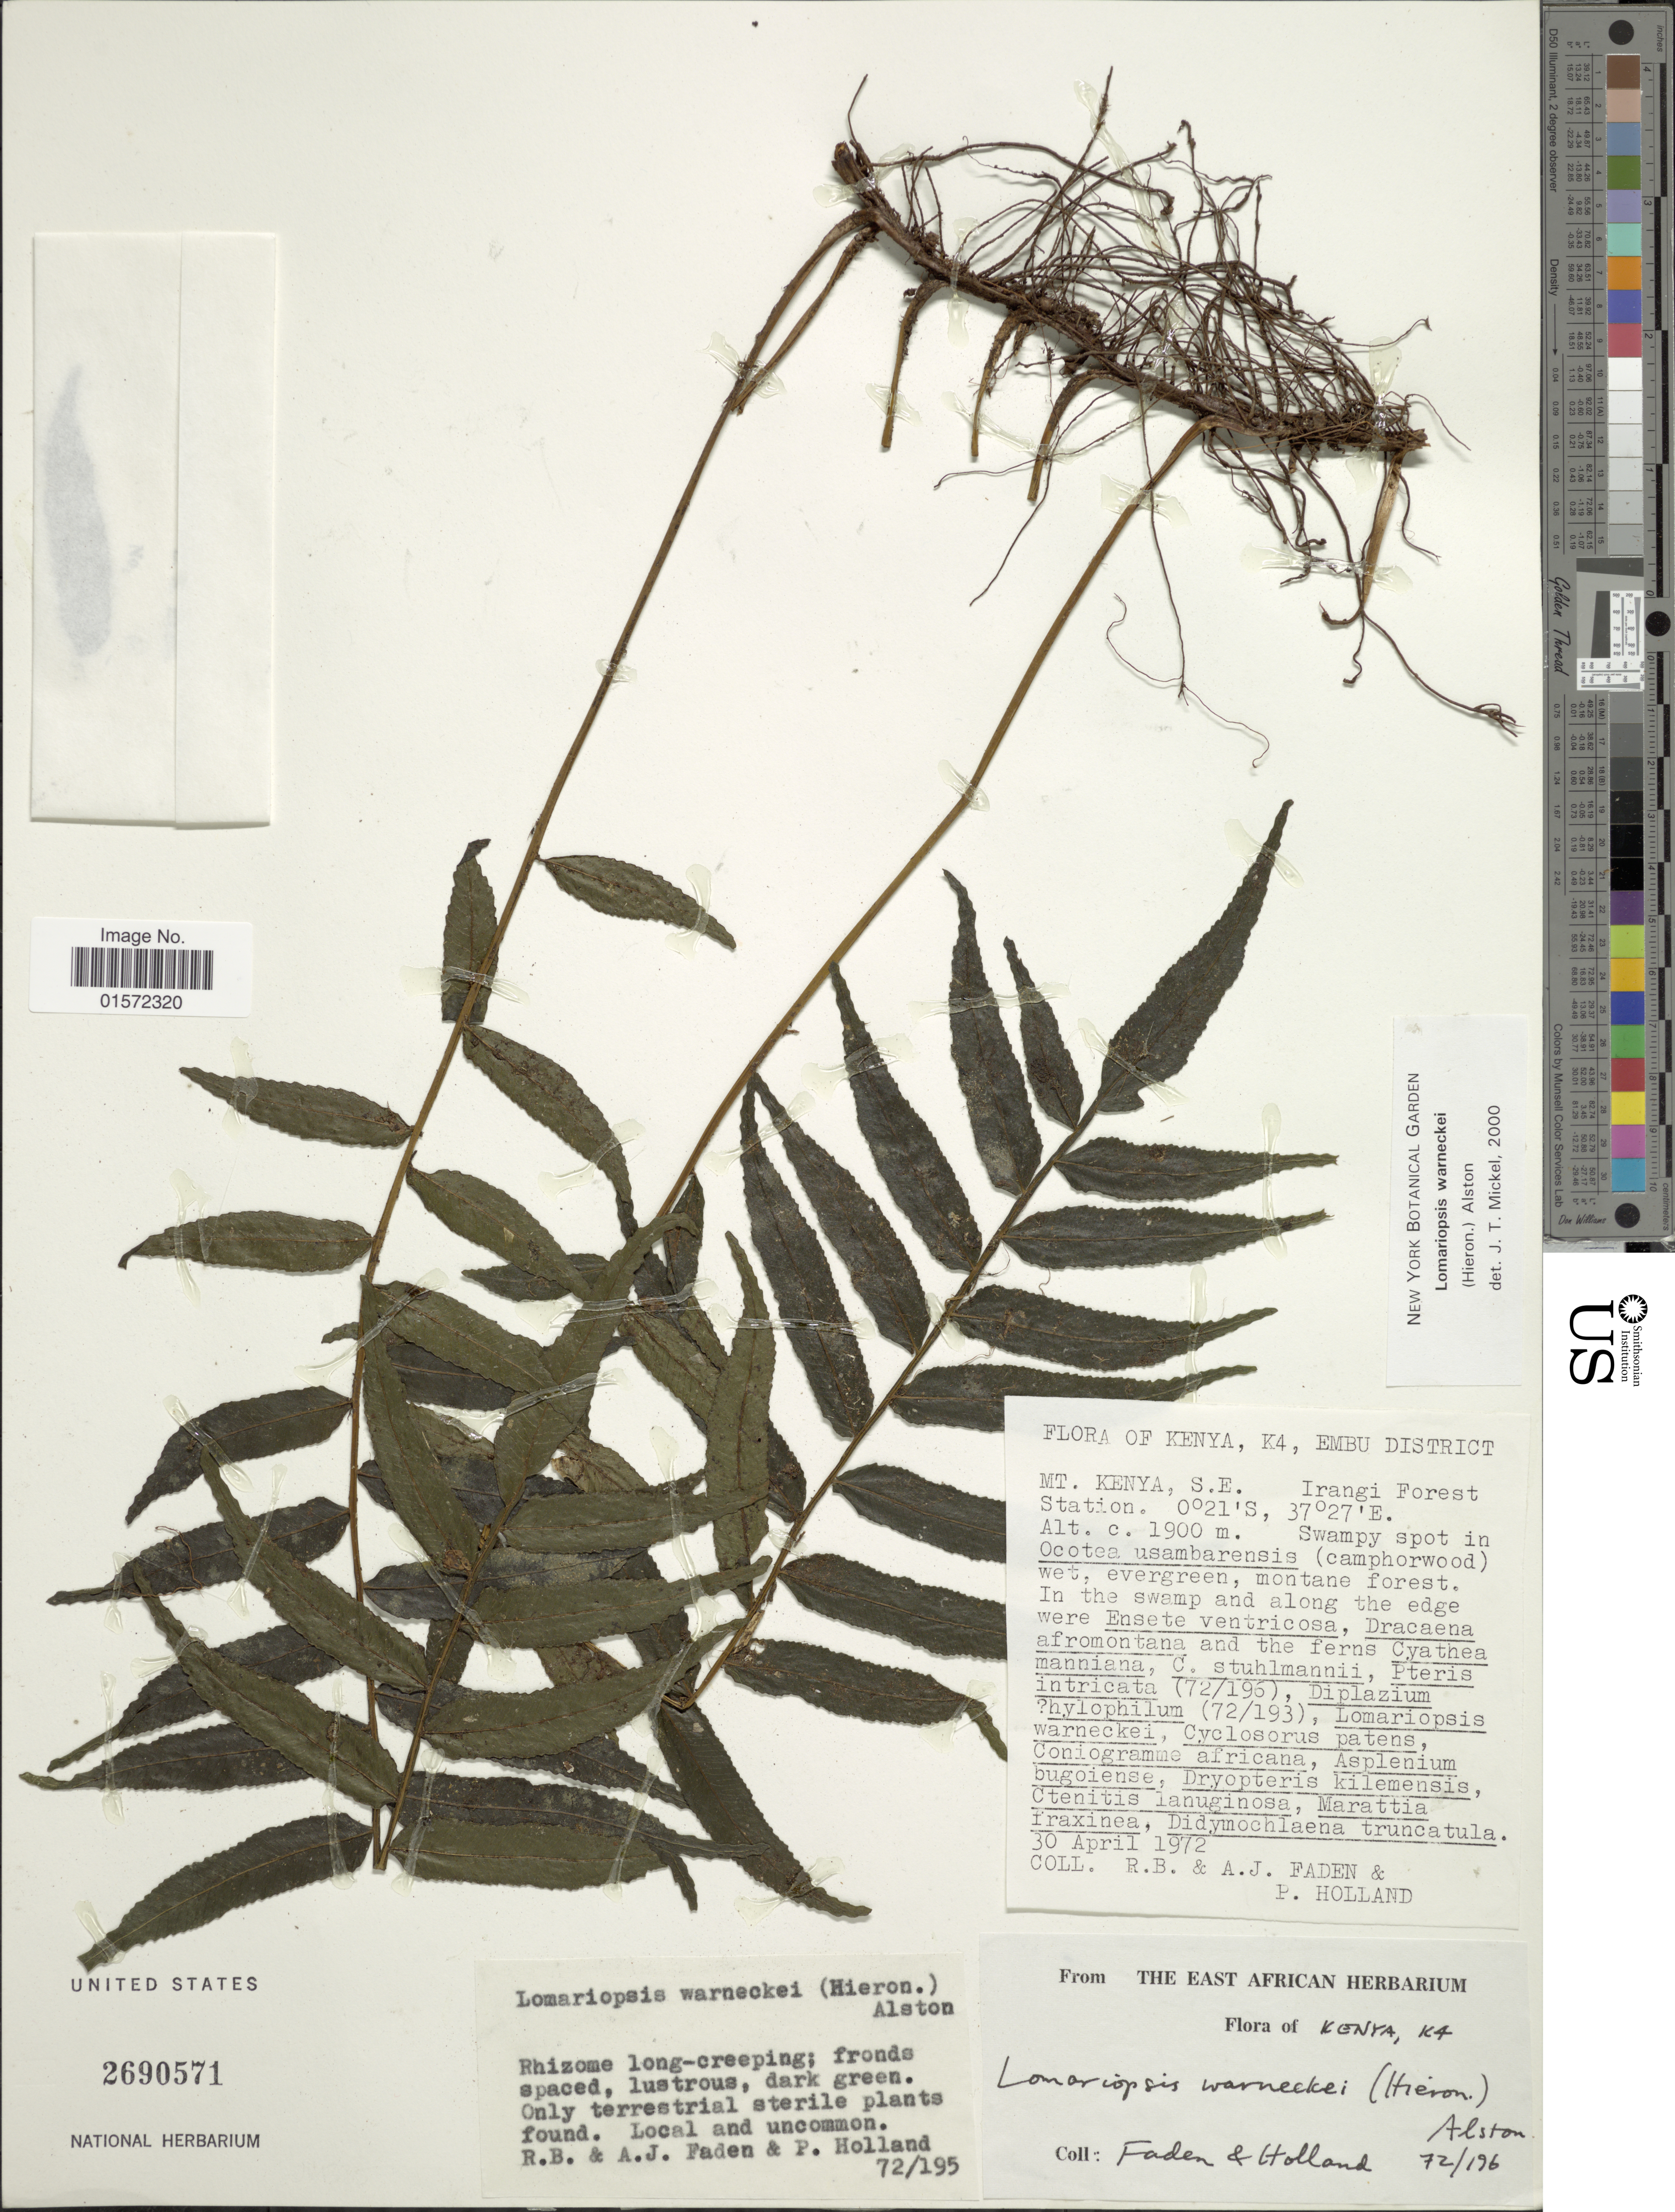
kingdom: Plantae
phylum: Tracheophyta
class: Polypodiopsida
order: Polypodiales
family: Lomariopsidaceae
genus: Lomariopsis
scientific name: Lomariopsis warneckei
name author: (Hieron.) Alston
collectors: R. B. Faden, A. J. Faden & P. Holland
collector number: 72/195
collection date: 1972-04-30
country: Kenya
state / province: Embu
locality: K4, Embu District, Mt. Kenya, S. E. Irangi Forest Station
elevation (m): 1900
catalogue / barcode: US 2690571